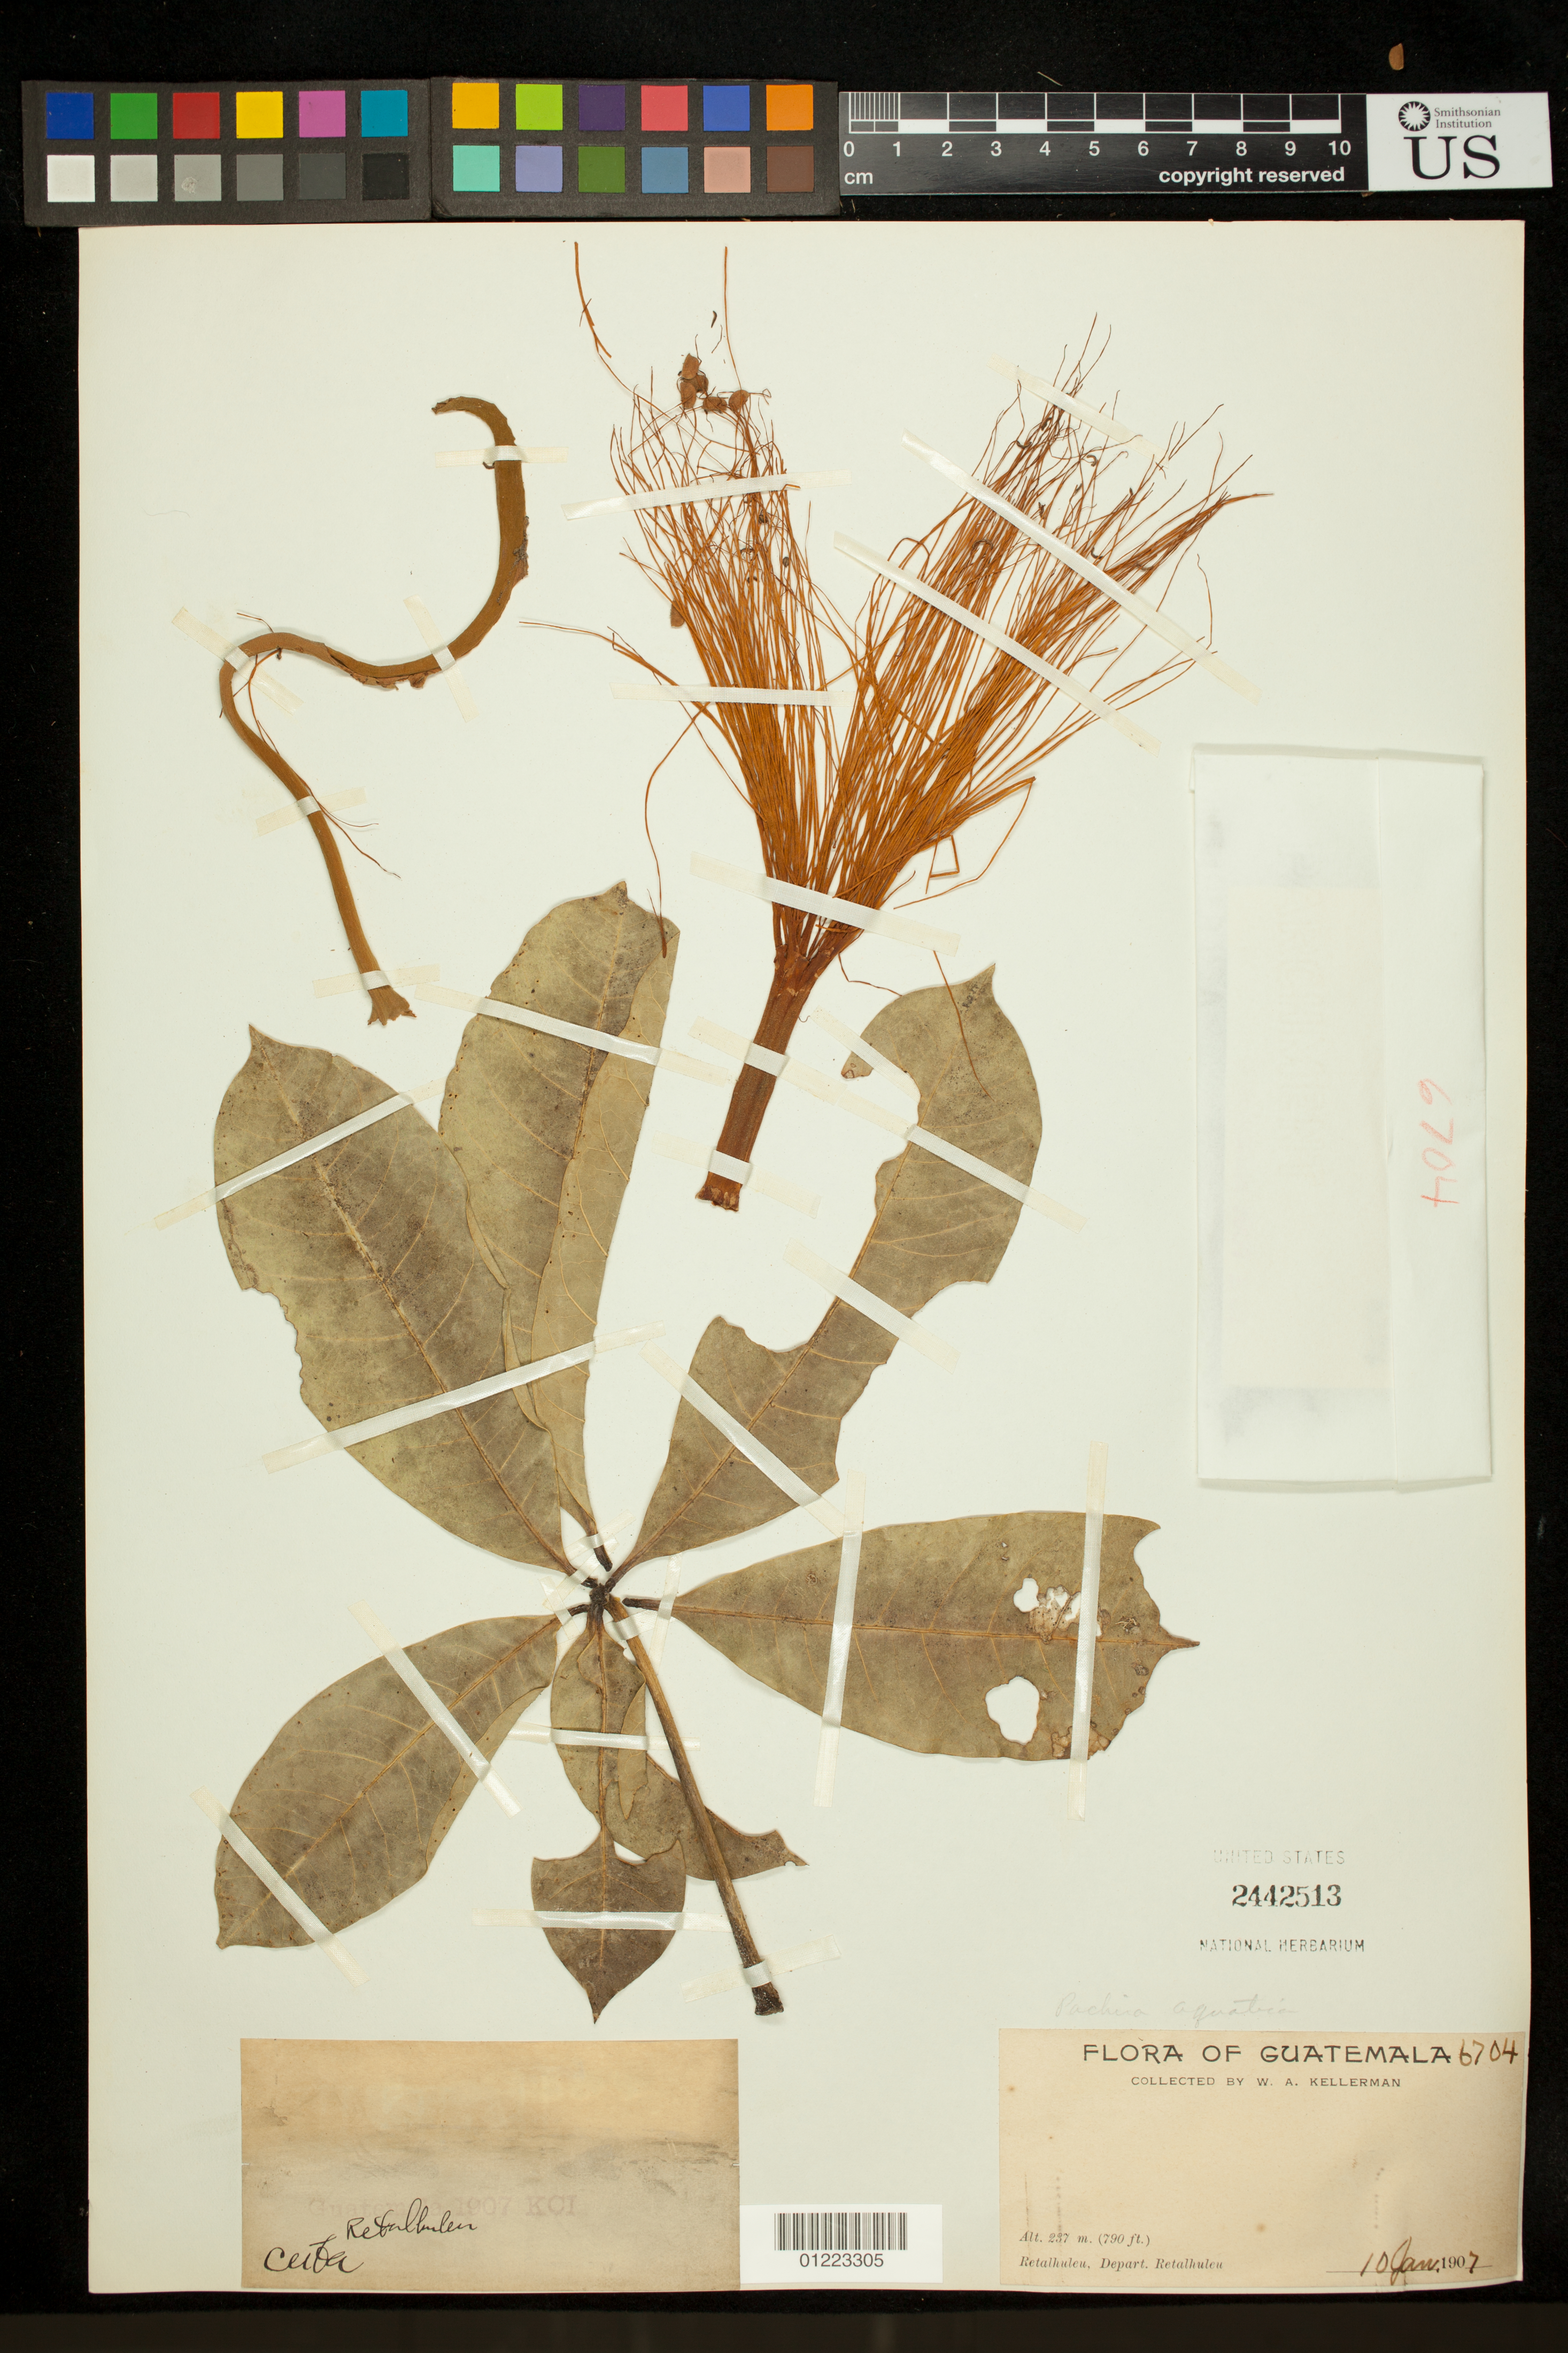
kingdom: Plantae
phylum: Tracheophyta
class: Magnoliopsida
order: Malvales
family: Malvaceae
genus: Pachira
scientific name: Pachira aquatica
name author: Aubl.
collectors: W. A. Kellerman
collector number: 6704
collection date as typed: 1/10/1907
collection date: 1907-01-10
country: Guatemala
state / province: Retalhuleu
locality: Retalhuleu, Dept. Retalhuleu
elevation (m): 237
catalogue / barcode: US 2442513